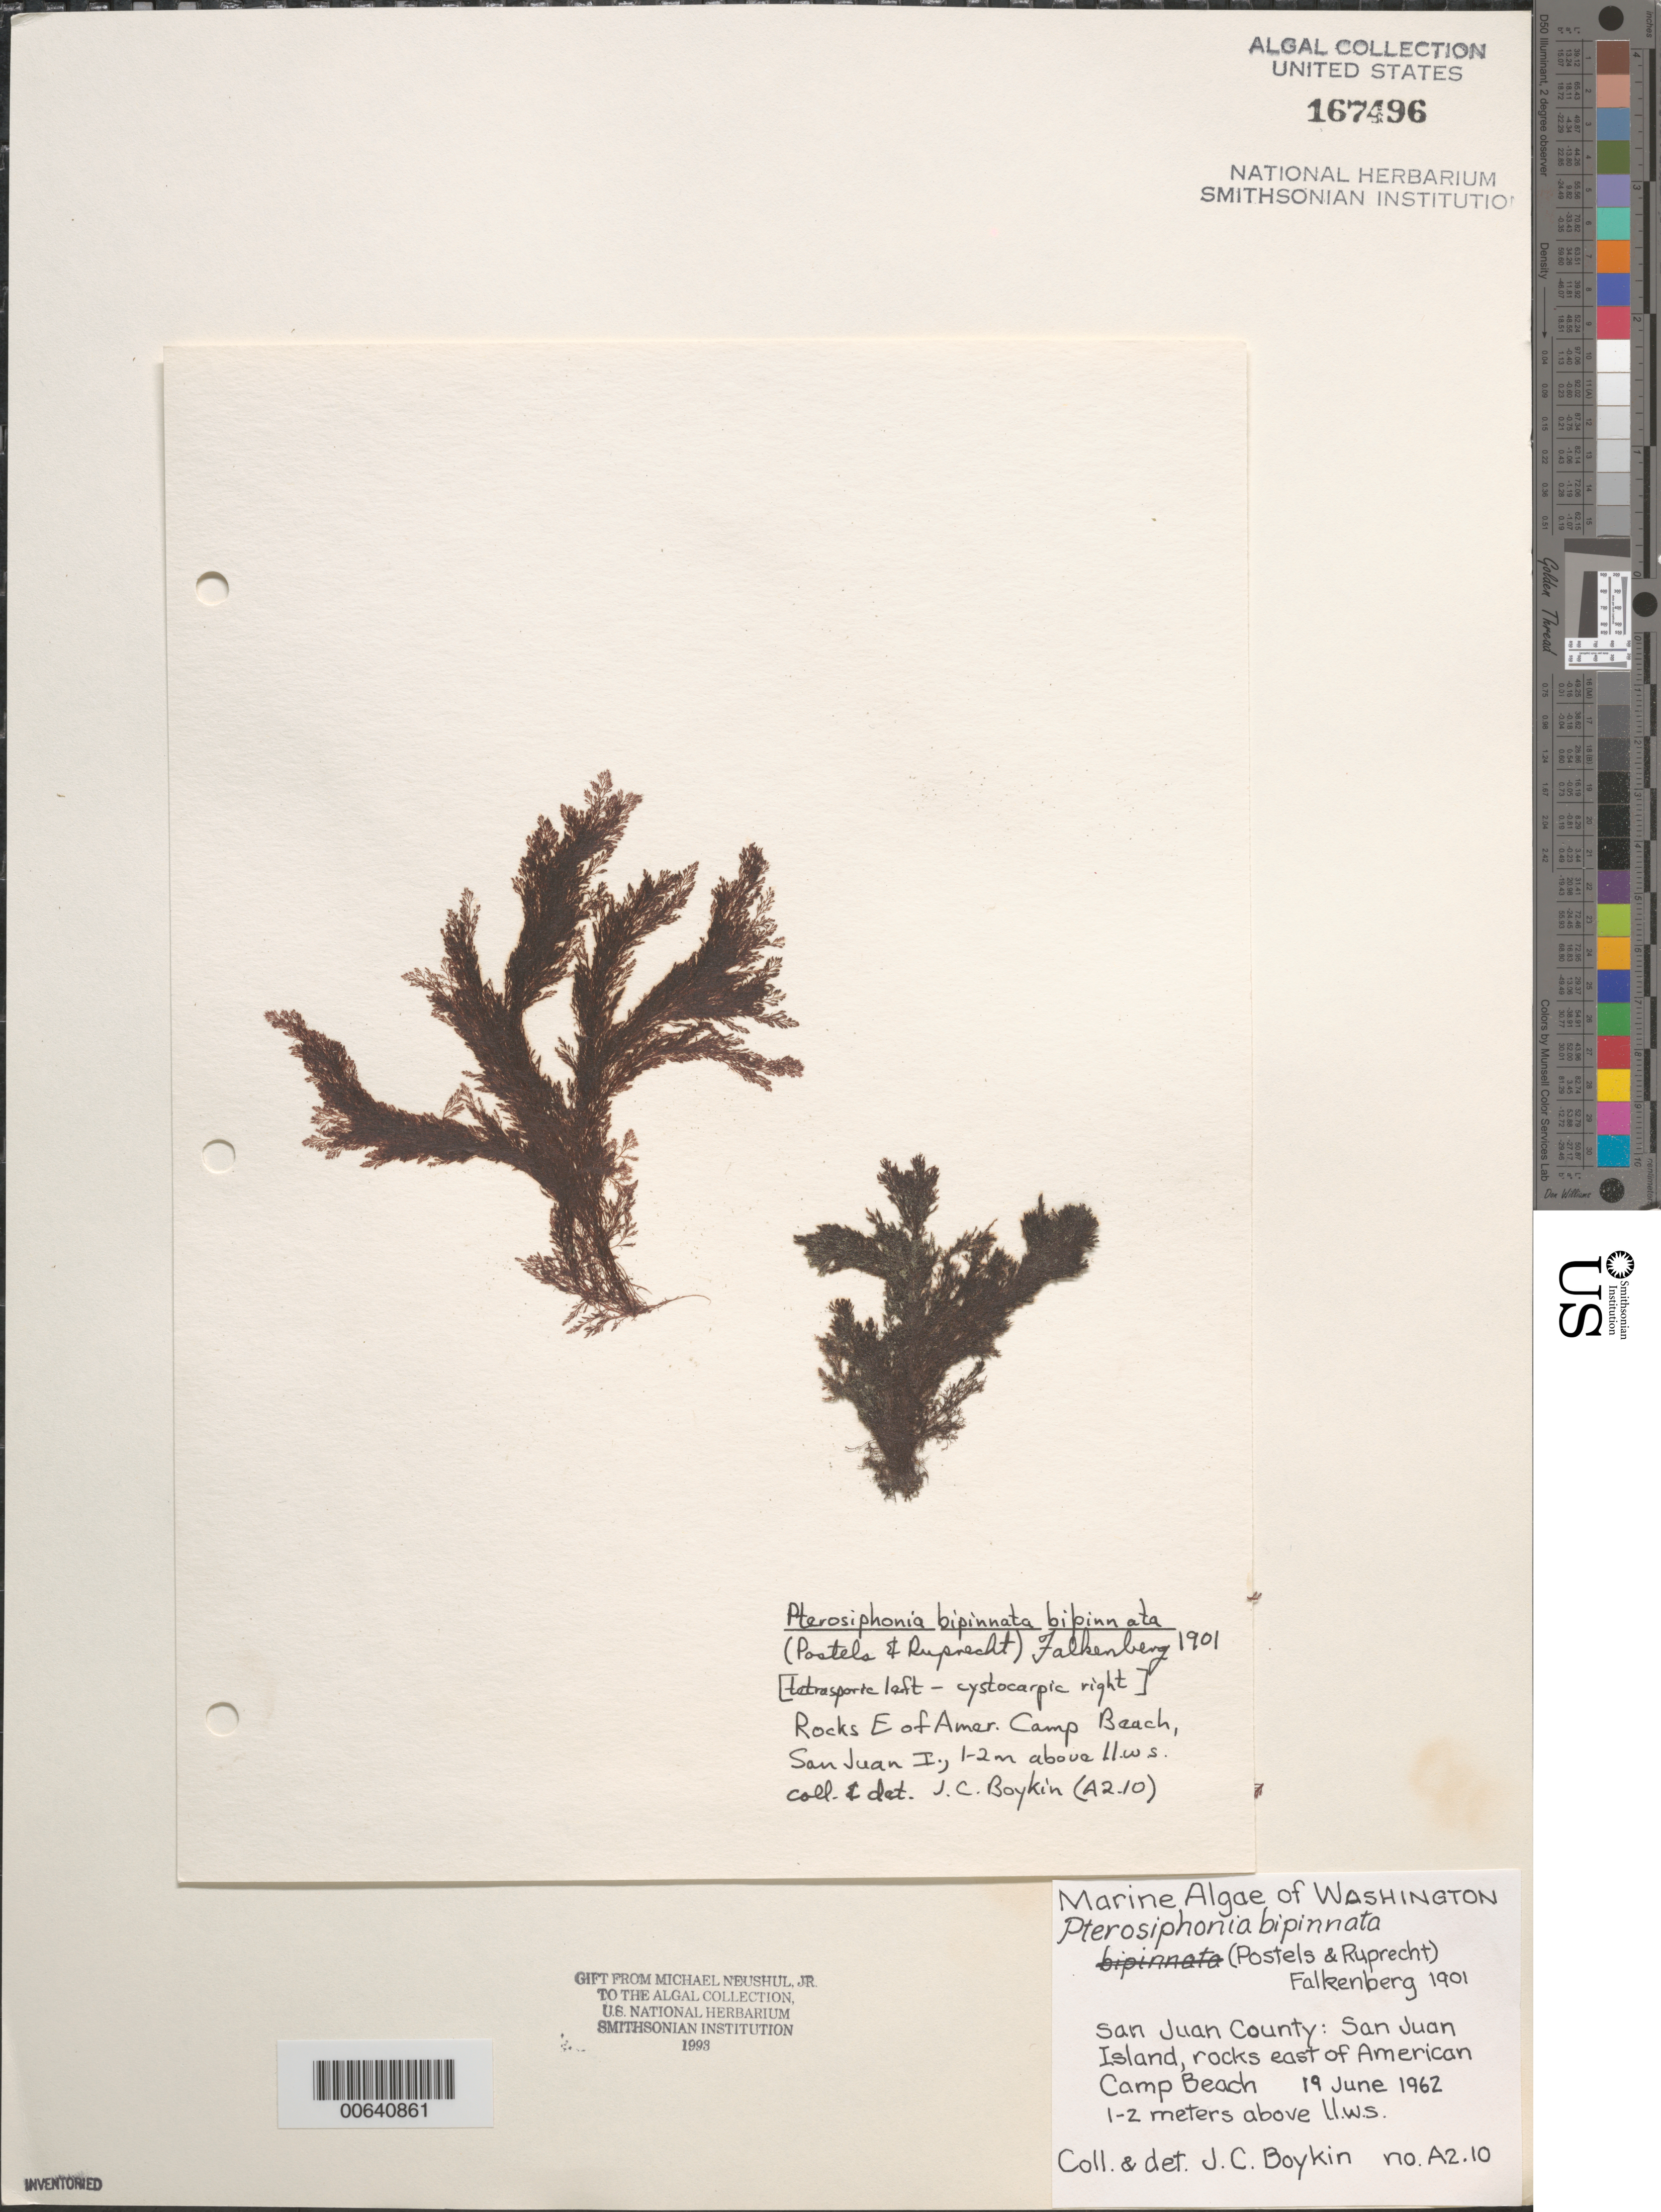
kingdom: Plantae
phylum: Rhodophyta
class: Florideophyceae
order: Ceramiales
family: Rhodomelaceae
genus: Savoiea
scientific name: Savoiea bipinnata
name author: (Postels & Rupr.) M.J. Wynne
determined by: Algae name updating Project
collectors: J. Boykin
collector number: A2.10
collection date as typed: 19 Jun 1962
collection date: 1962-06-19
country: United States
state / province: Washington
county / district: San Juan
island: San Juan Island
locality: American Camp Beach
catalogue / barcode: US 167496